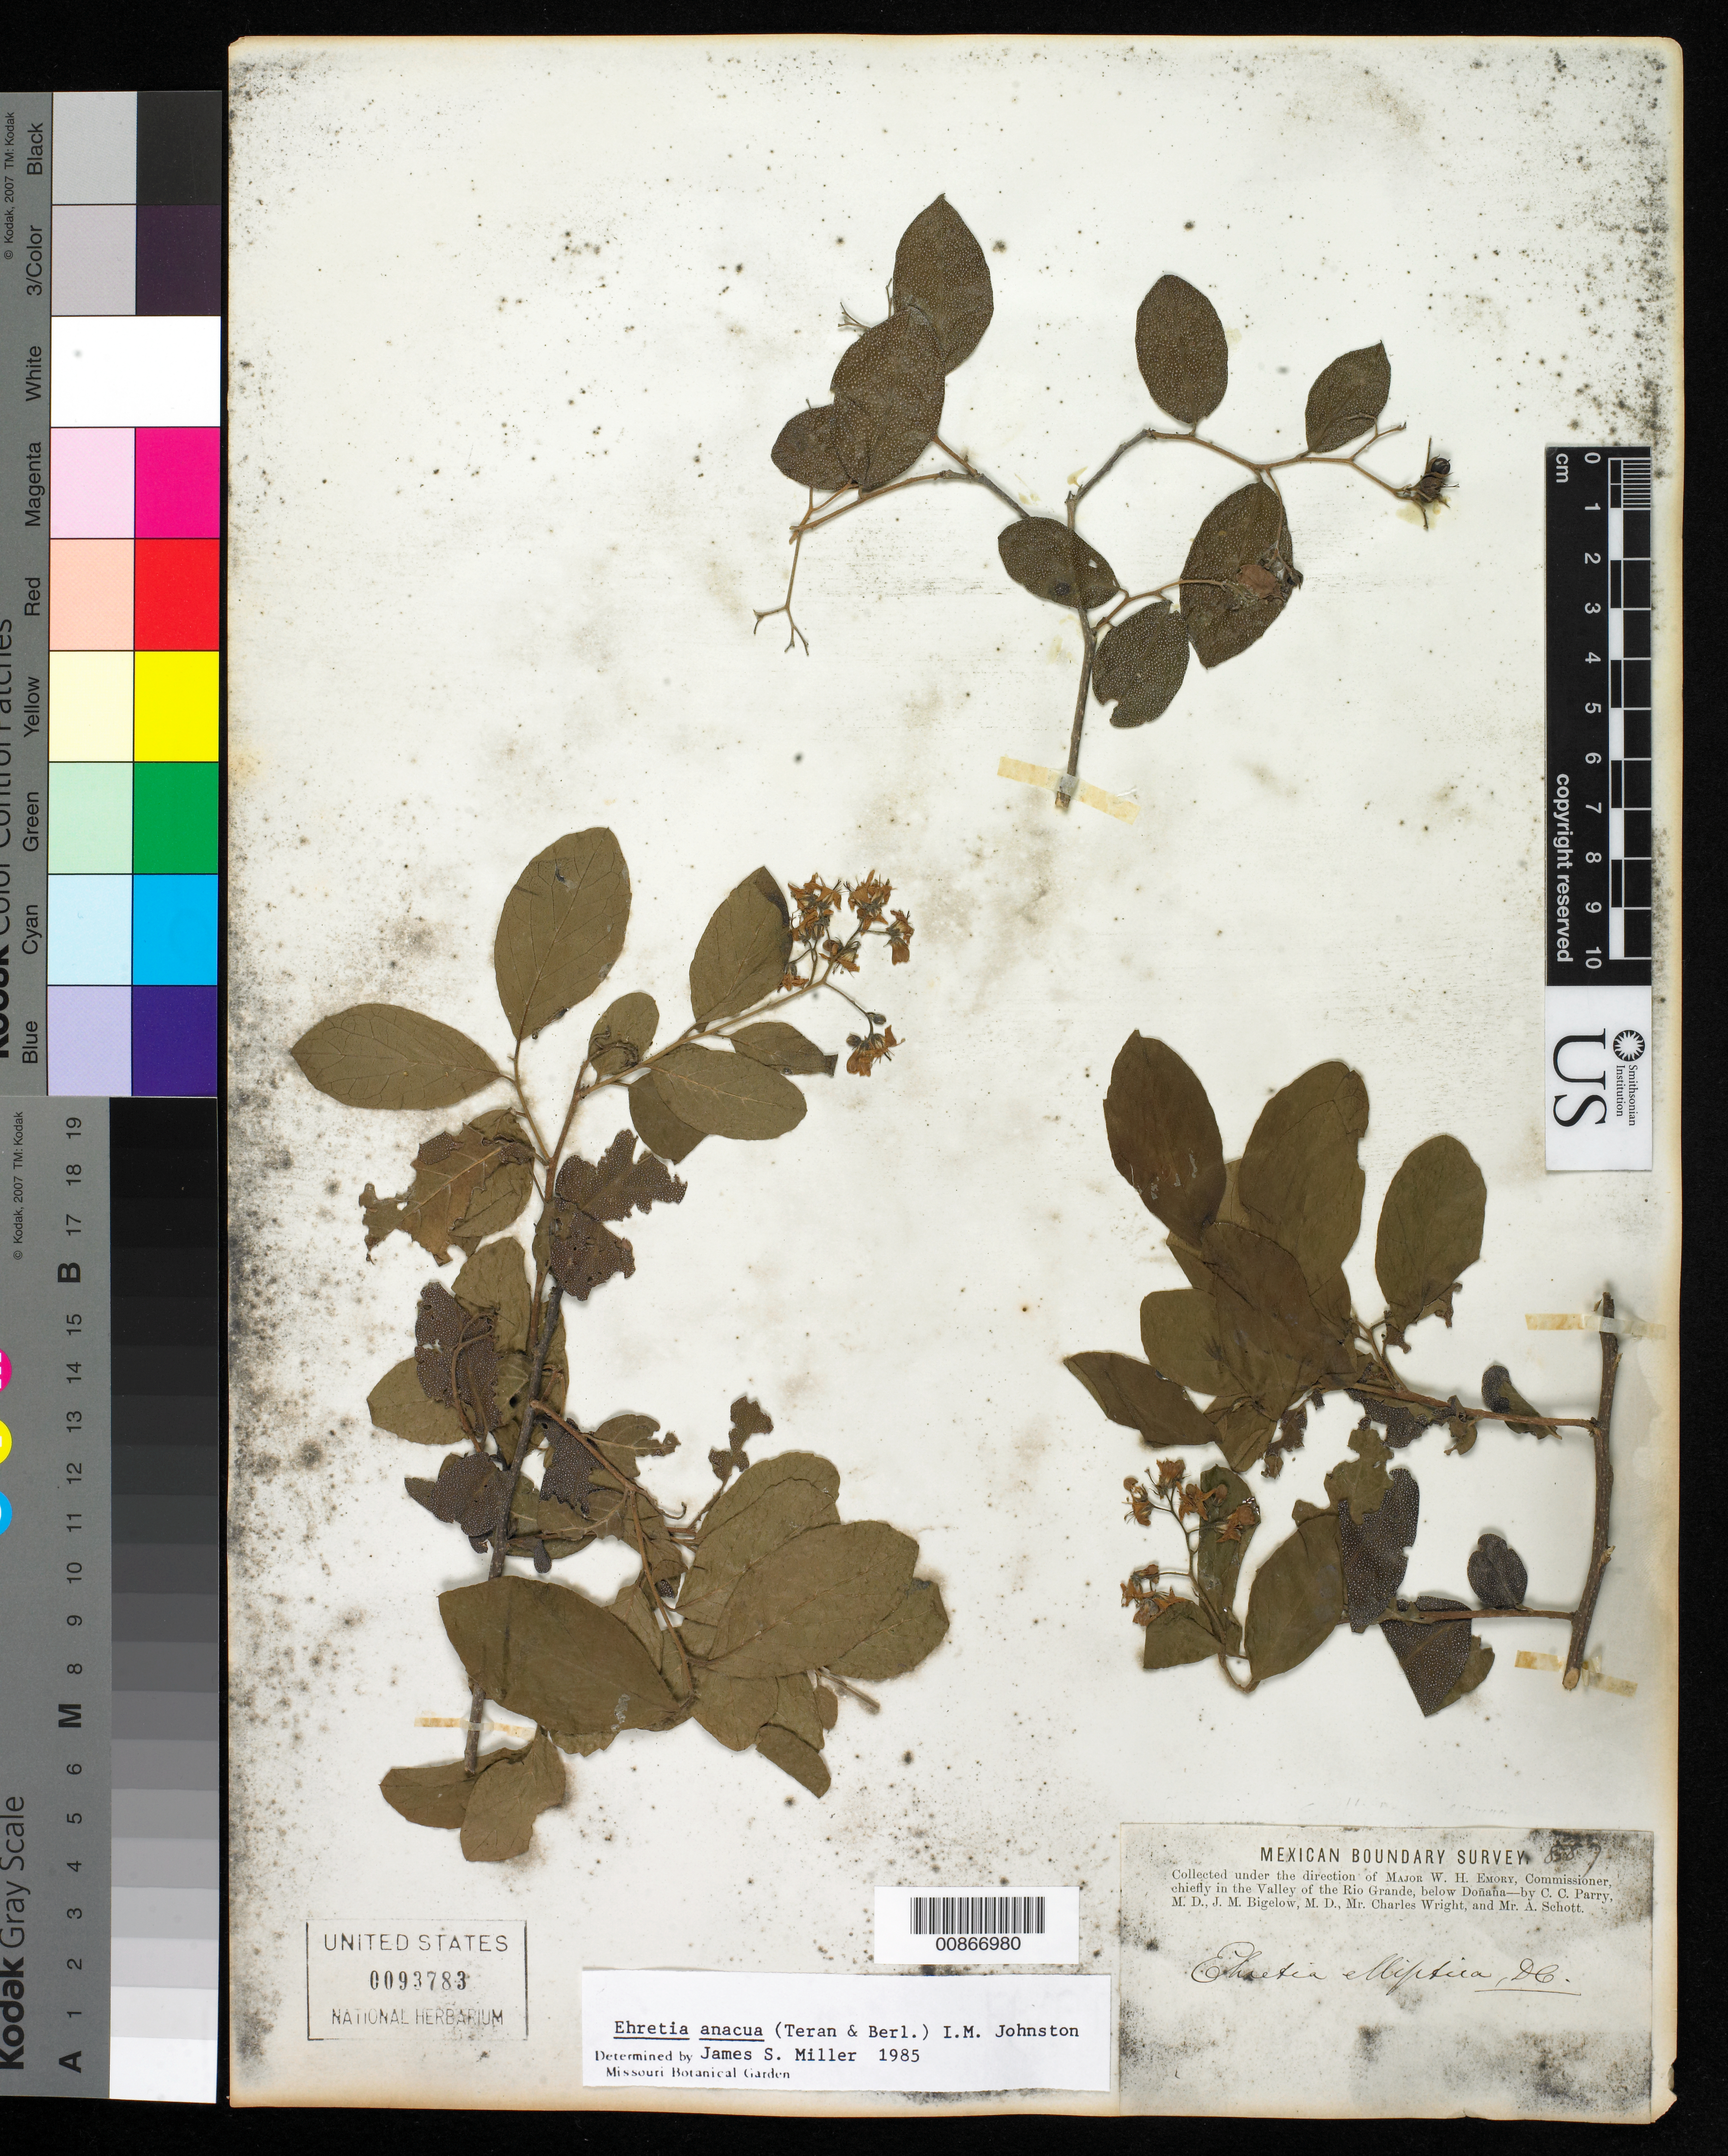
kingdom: Plantae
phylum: Tracheophyta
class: Magnoliopsida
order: Boraginales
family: Ehretiaceae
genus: Ehretia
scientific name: Ehretia anacua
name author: (Terán & Berland.) I.M. Johnst.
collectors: C. C. Parry, J. M. Bigelow, C. Wright & A. C. V. Schott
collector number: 887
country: United States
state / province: New Mexico / Texas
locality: Valley of the Rio Grande, below Doñana.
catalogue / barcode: US 93783